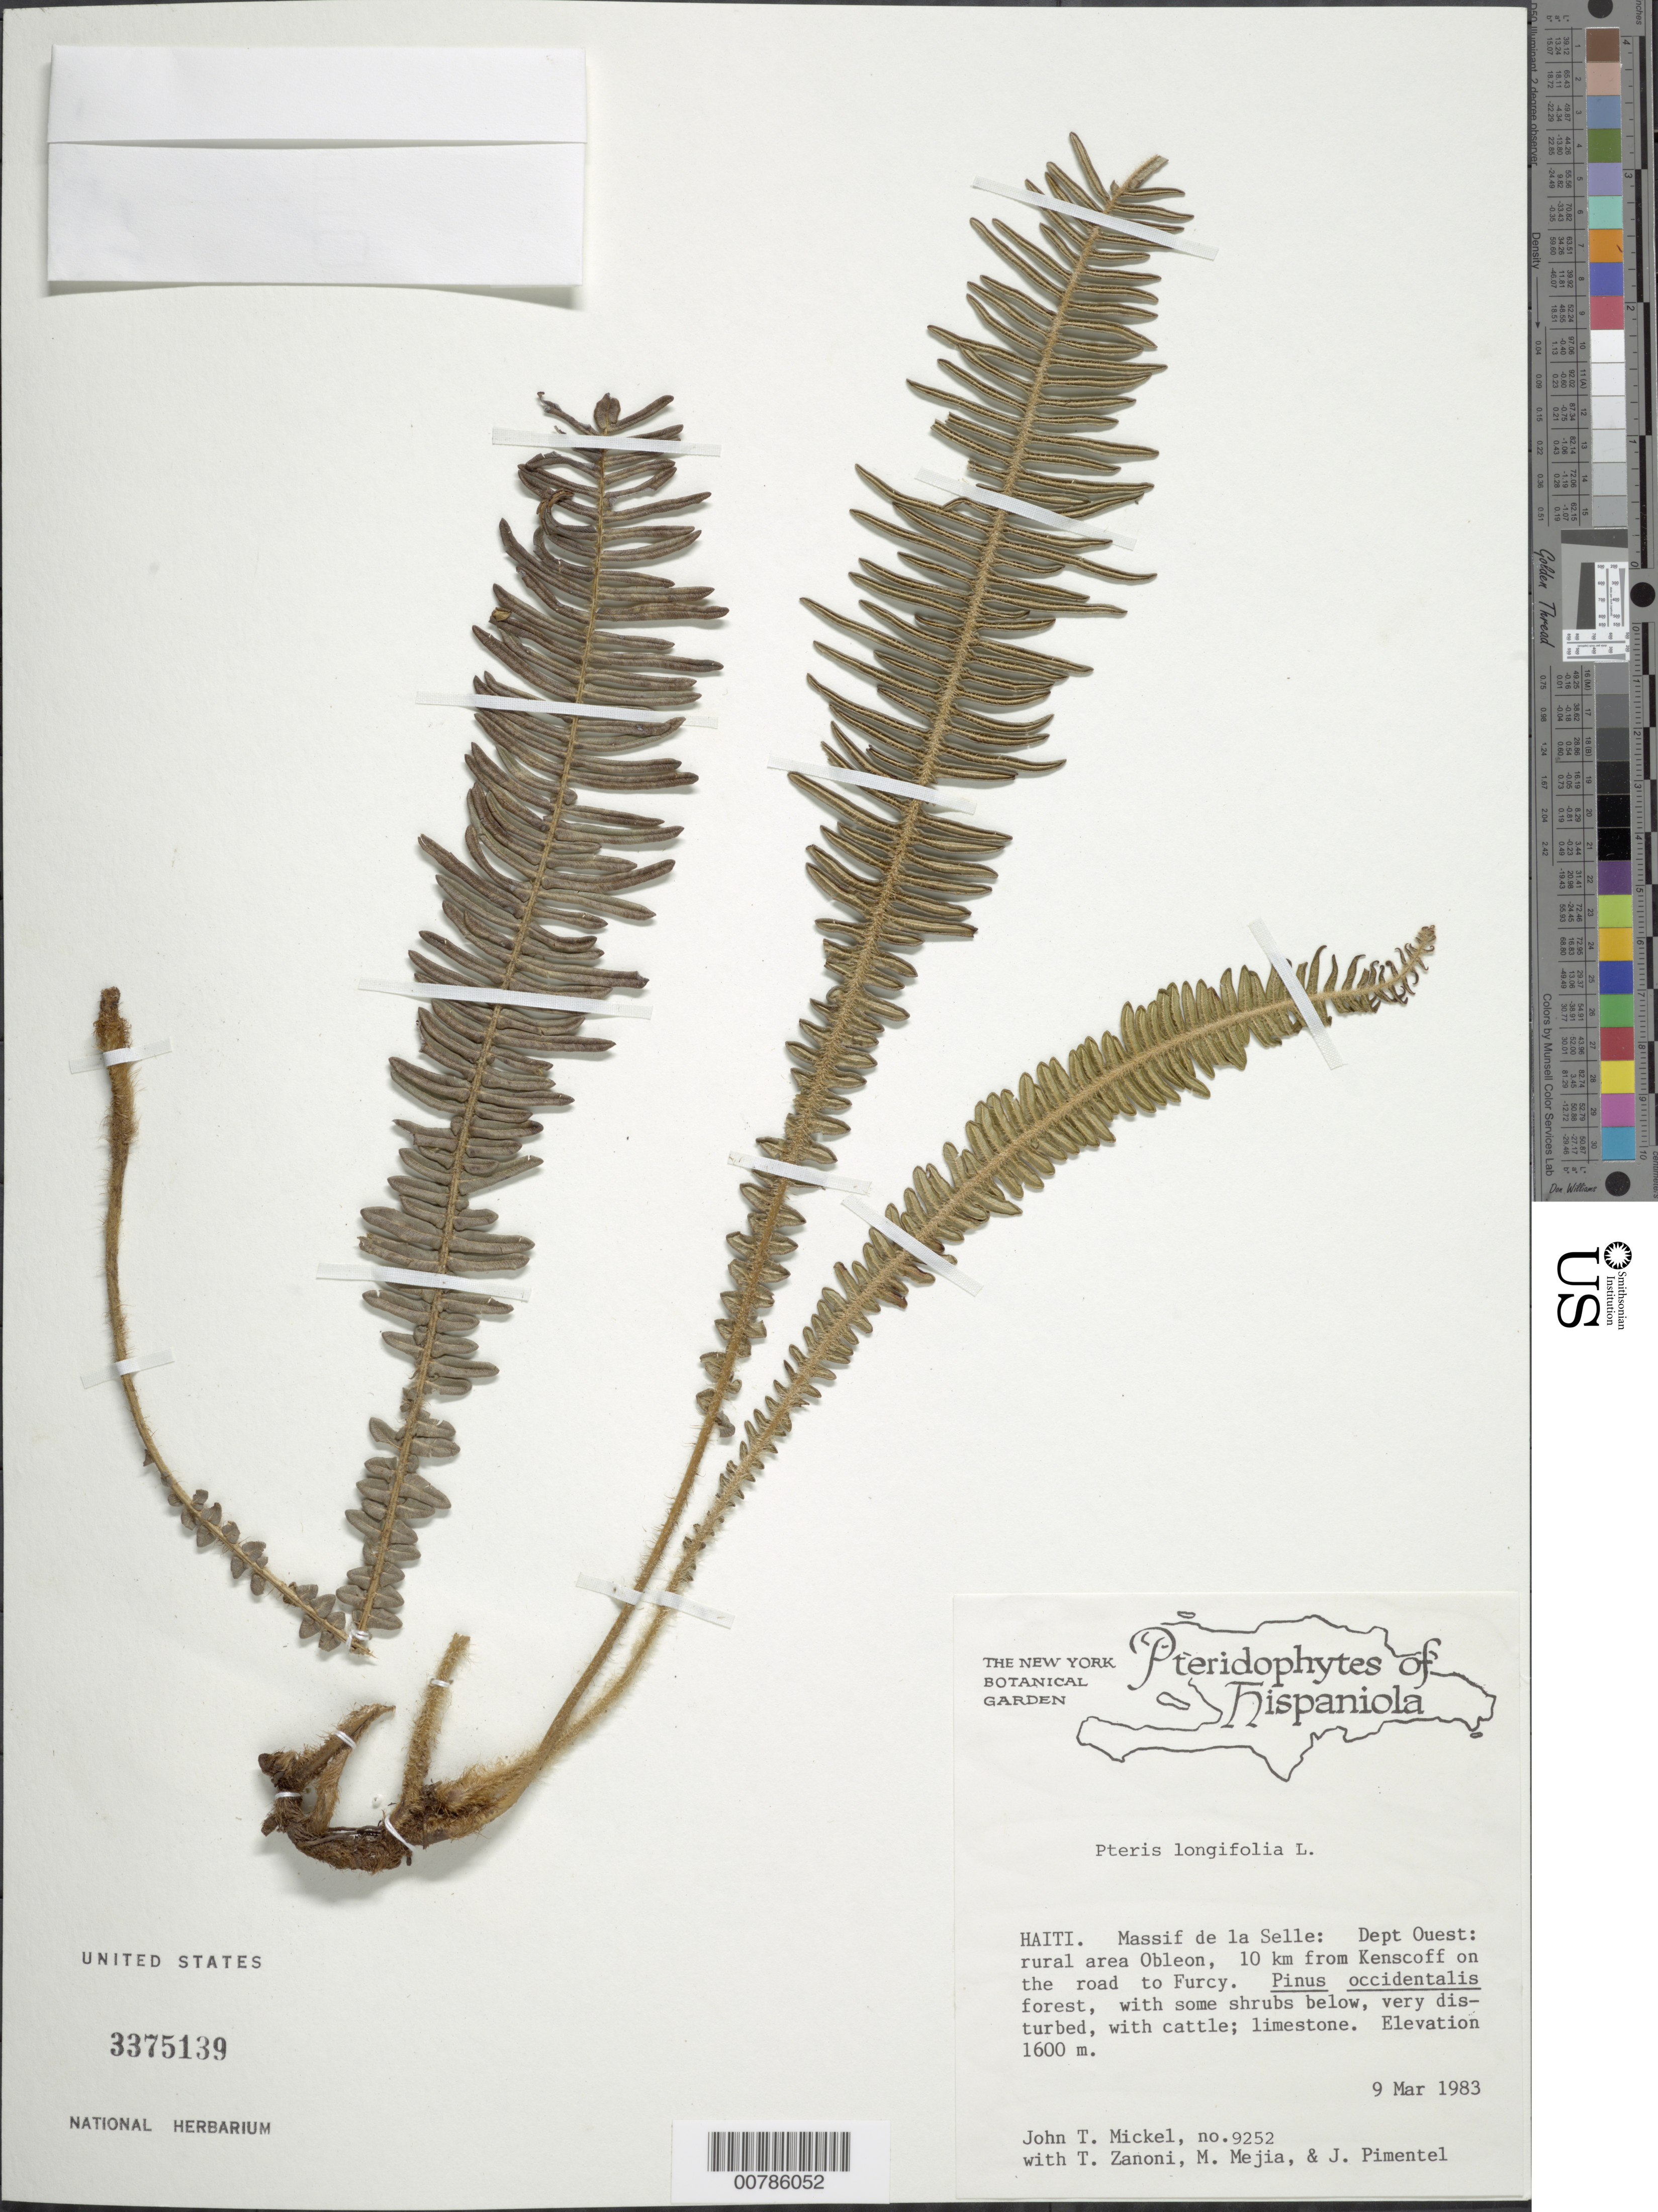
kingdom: Plantae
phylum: Tracheophyta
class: Polypodiopsida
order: Polypodiales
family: Pteridaceae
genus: Pteris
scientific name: Pteris longifolia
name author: L.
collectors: J. T. Mickel, T. A. Zanoni, M. Mejia & J. Pimentel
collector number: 9252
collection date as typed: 09 Mar 1983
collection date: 1983-03-09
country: Haiti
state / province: Ouest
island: Hispaniola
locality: Massif de la Selle, rural area Obleon, 10 km from Kenscoff on road to Furcy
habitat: Pinus occidentalis forest, with some shrubs below, very disturbed, with cattle; limestone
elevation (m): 1600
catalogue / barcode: US 3375139